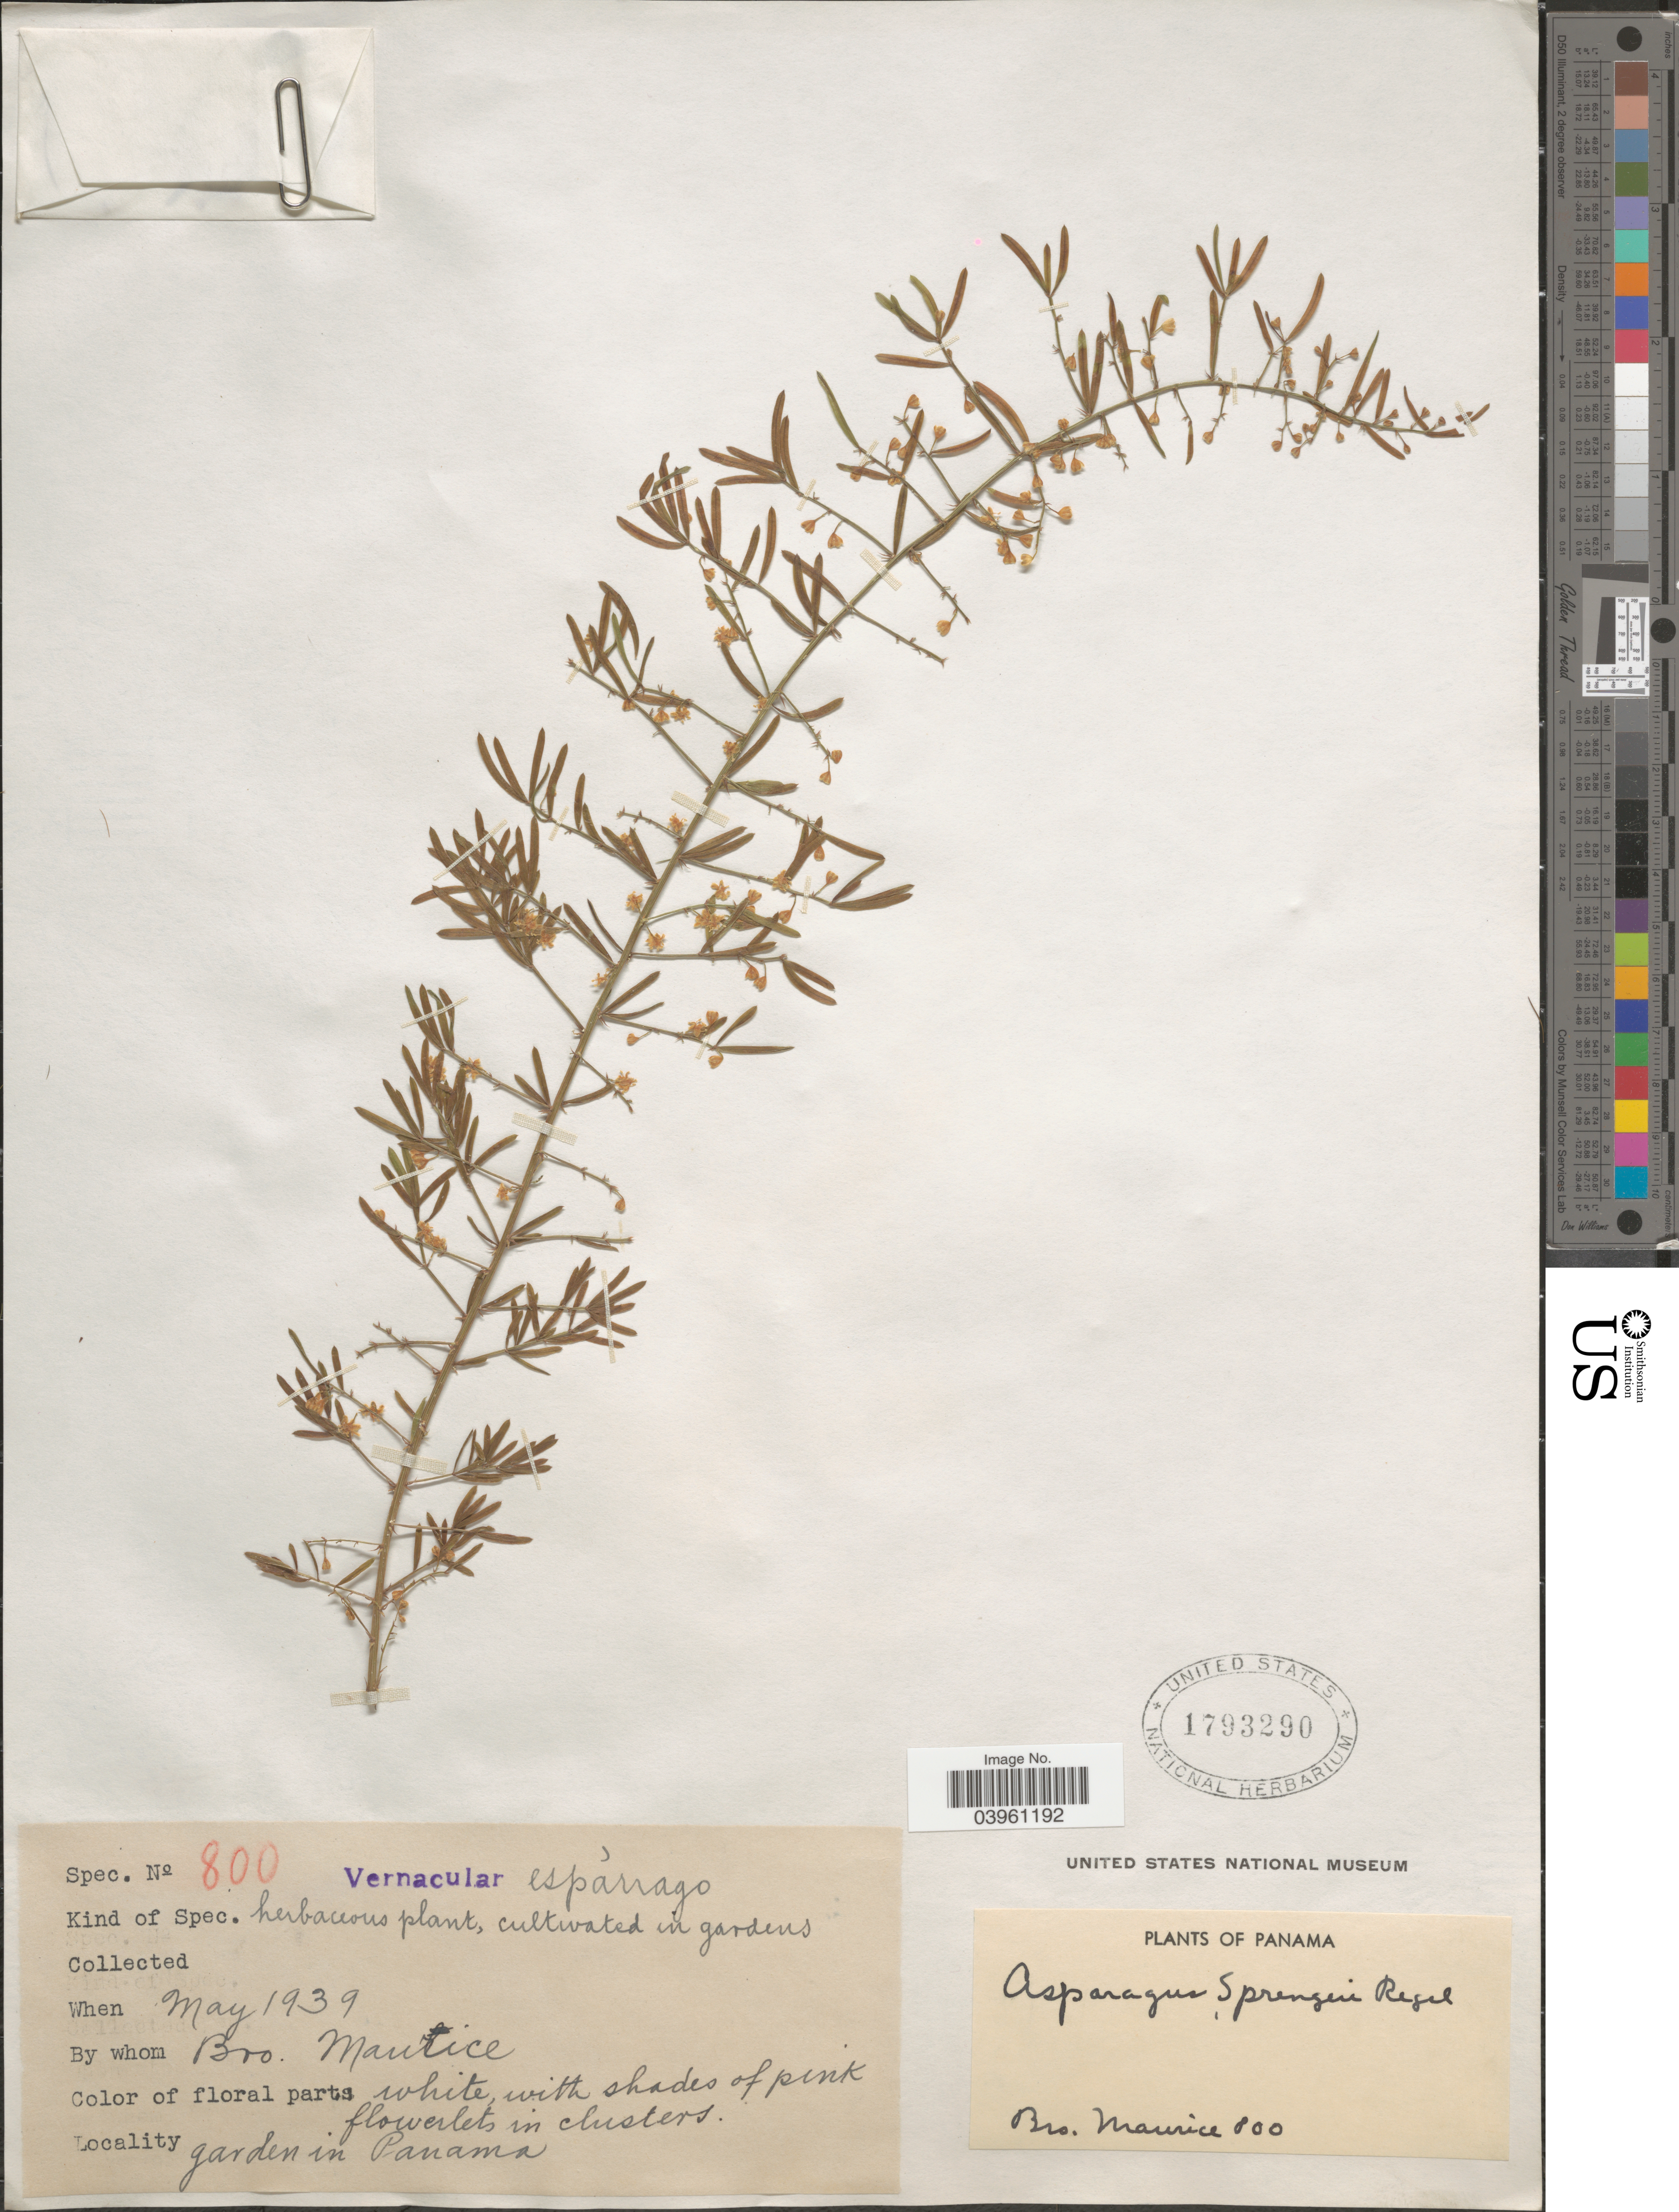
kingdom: Plantae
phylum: Tracheophyta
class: Liliopsida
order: Asparagales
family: Asparagaceae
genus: Asparagus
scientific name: Asparagus sp.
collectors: B. Maurice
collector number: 800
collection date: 1939-05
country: Panama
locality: Garden in Panama.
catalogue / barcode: US 1793290